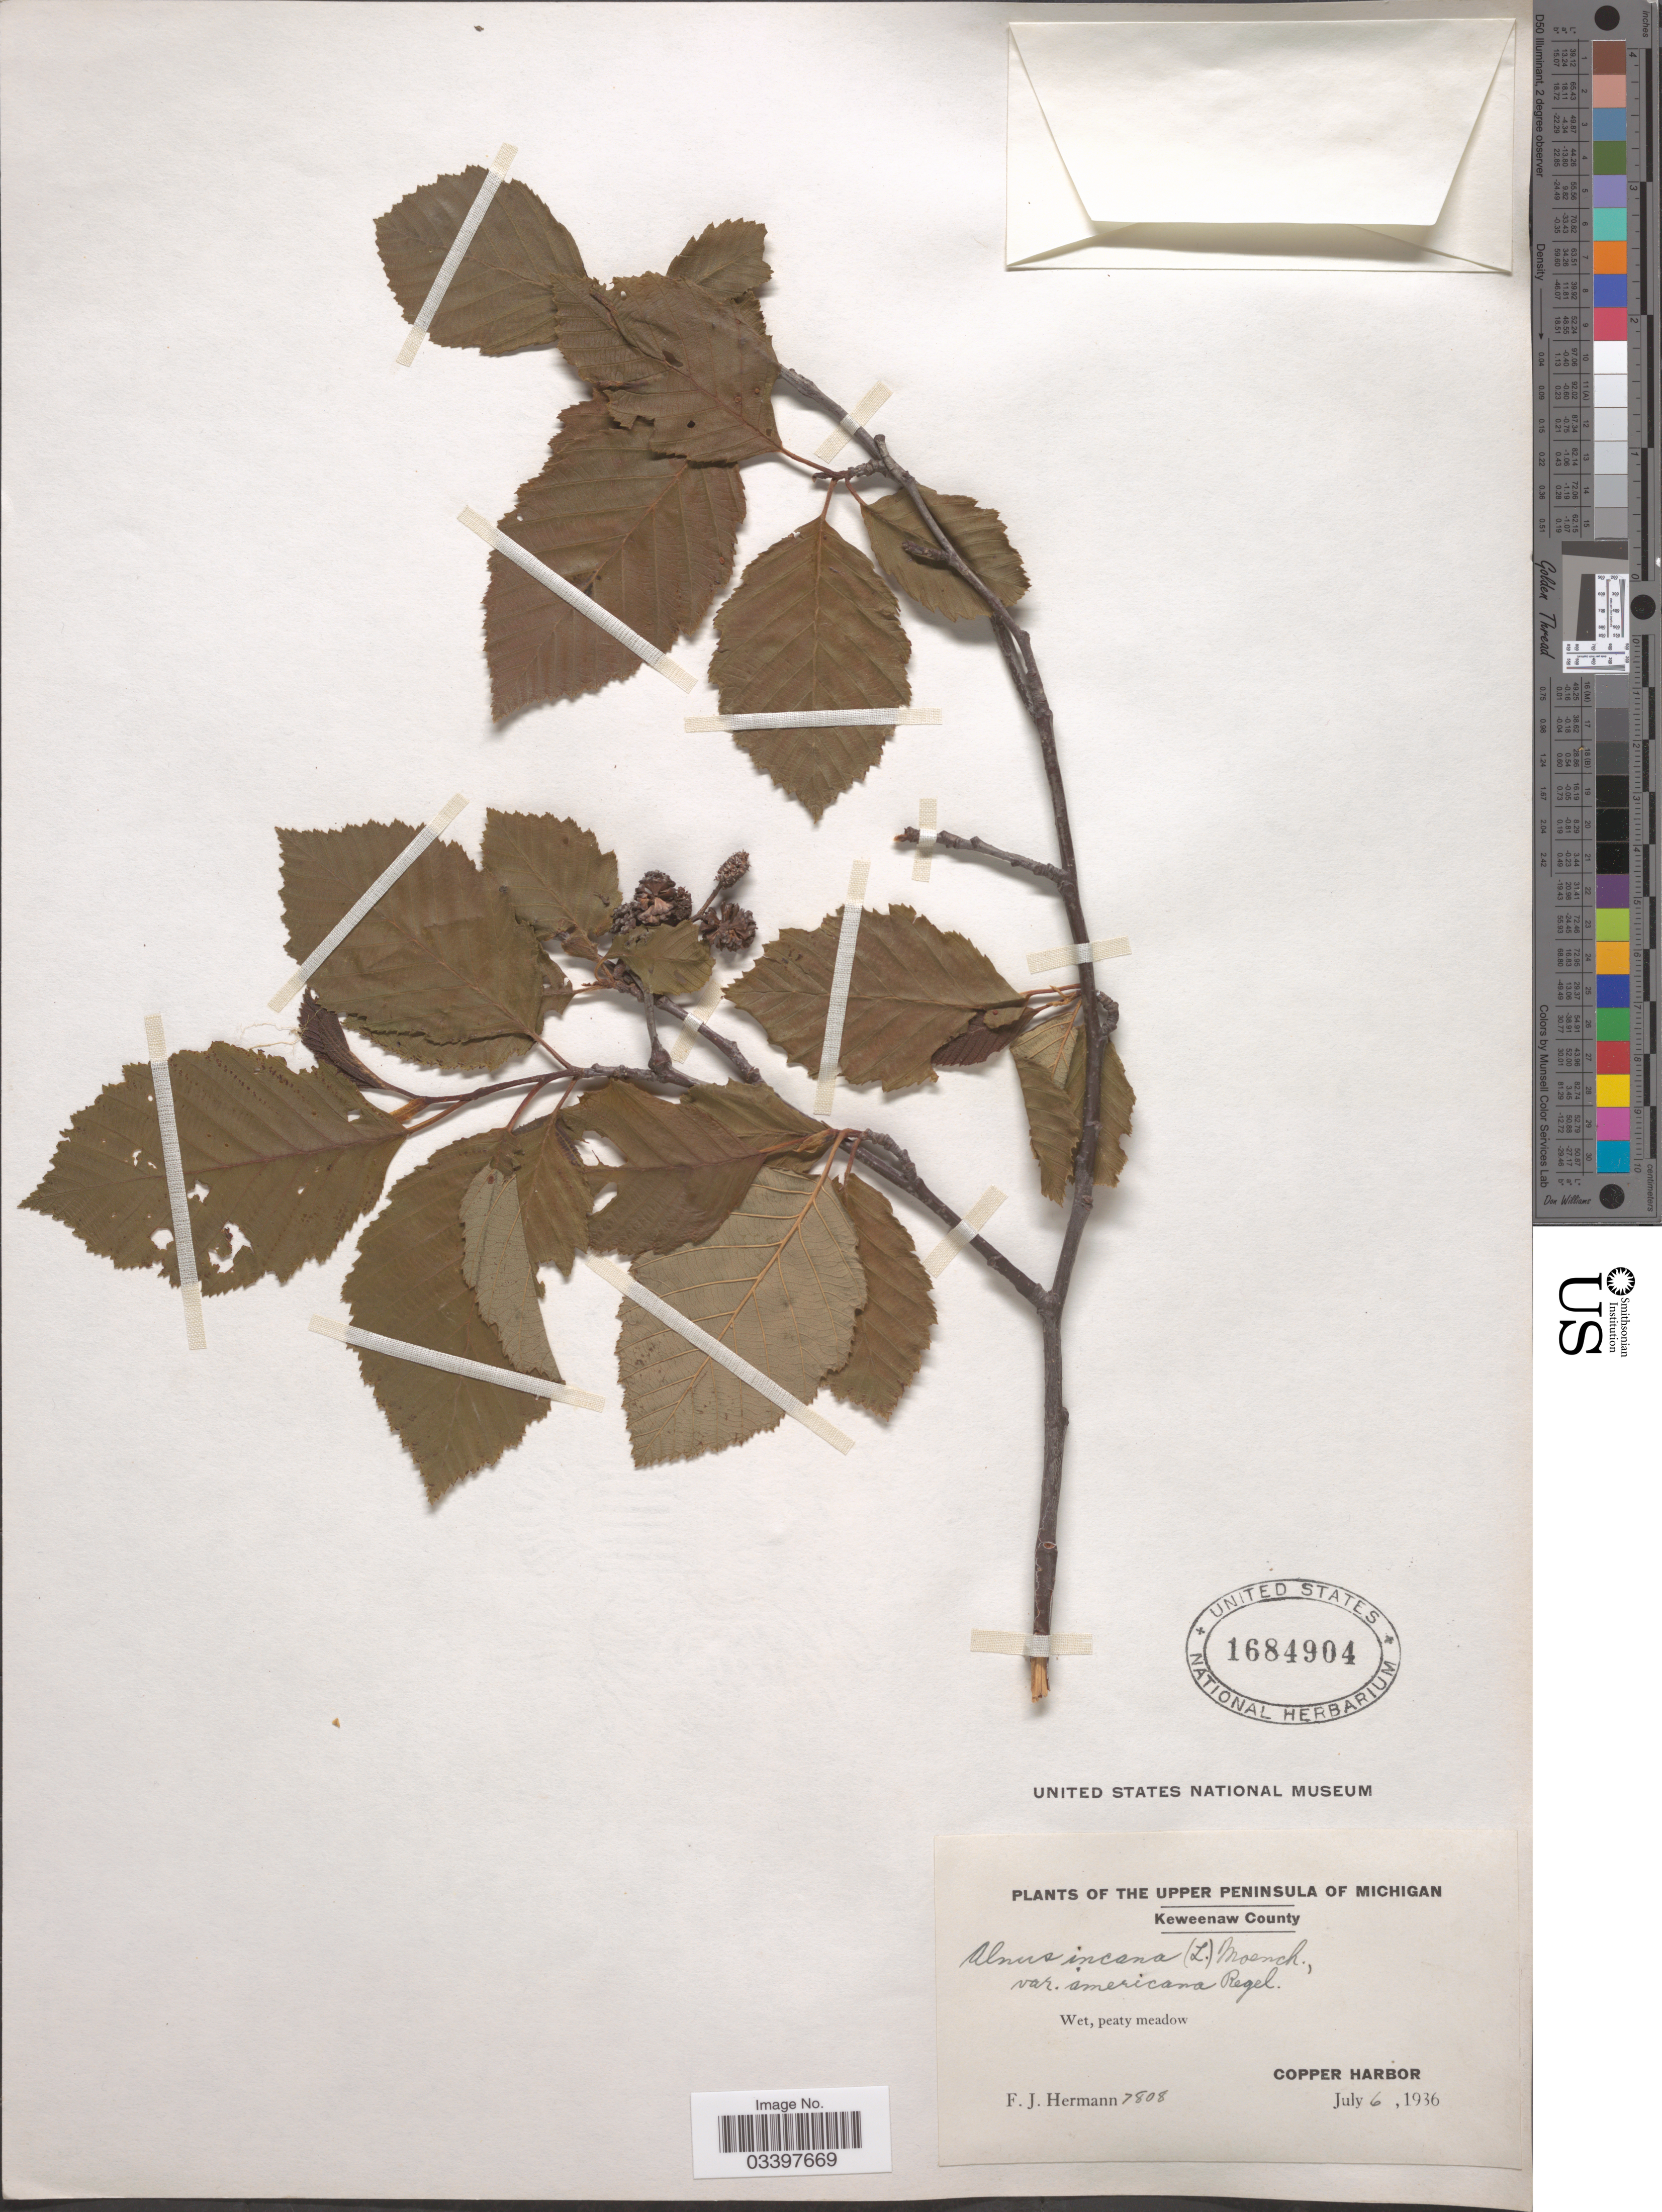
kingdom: Plantae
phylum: Tracheophyta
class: Magnoliopsida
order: Fagales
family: Betulaceae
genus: Alnus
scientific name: Alnus incana subsp. rugosa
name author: (Du Roi) R.T. Clausen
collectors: F. J. Hermann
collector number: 7808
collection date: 1936-07-06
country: United States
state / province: Michigan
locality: The Upper Peninsula of Michigan. Keweenaw County. Copper Harbor.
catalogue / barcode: US 1684904